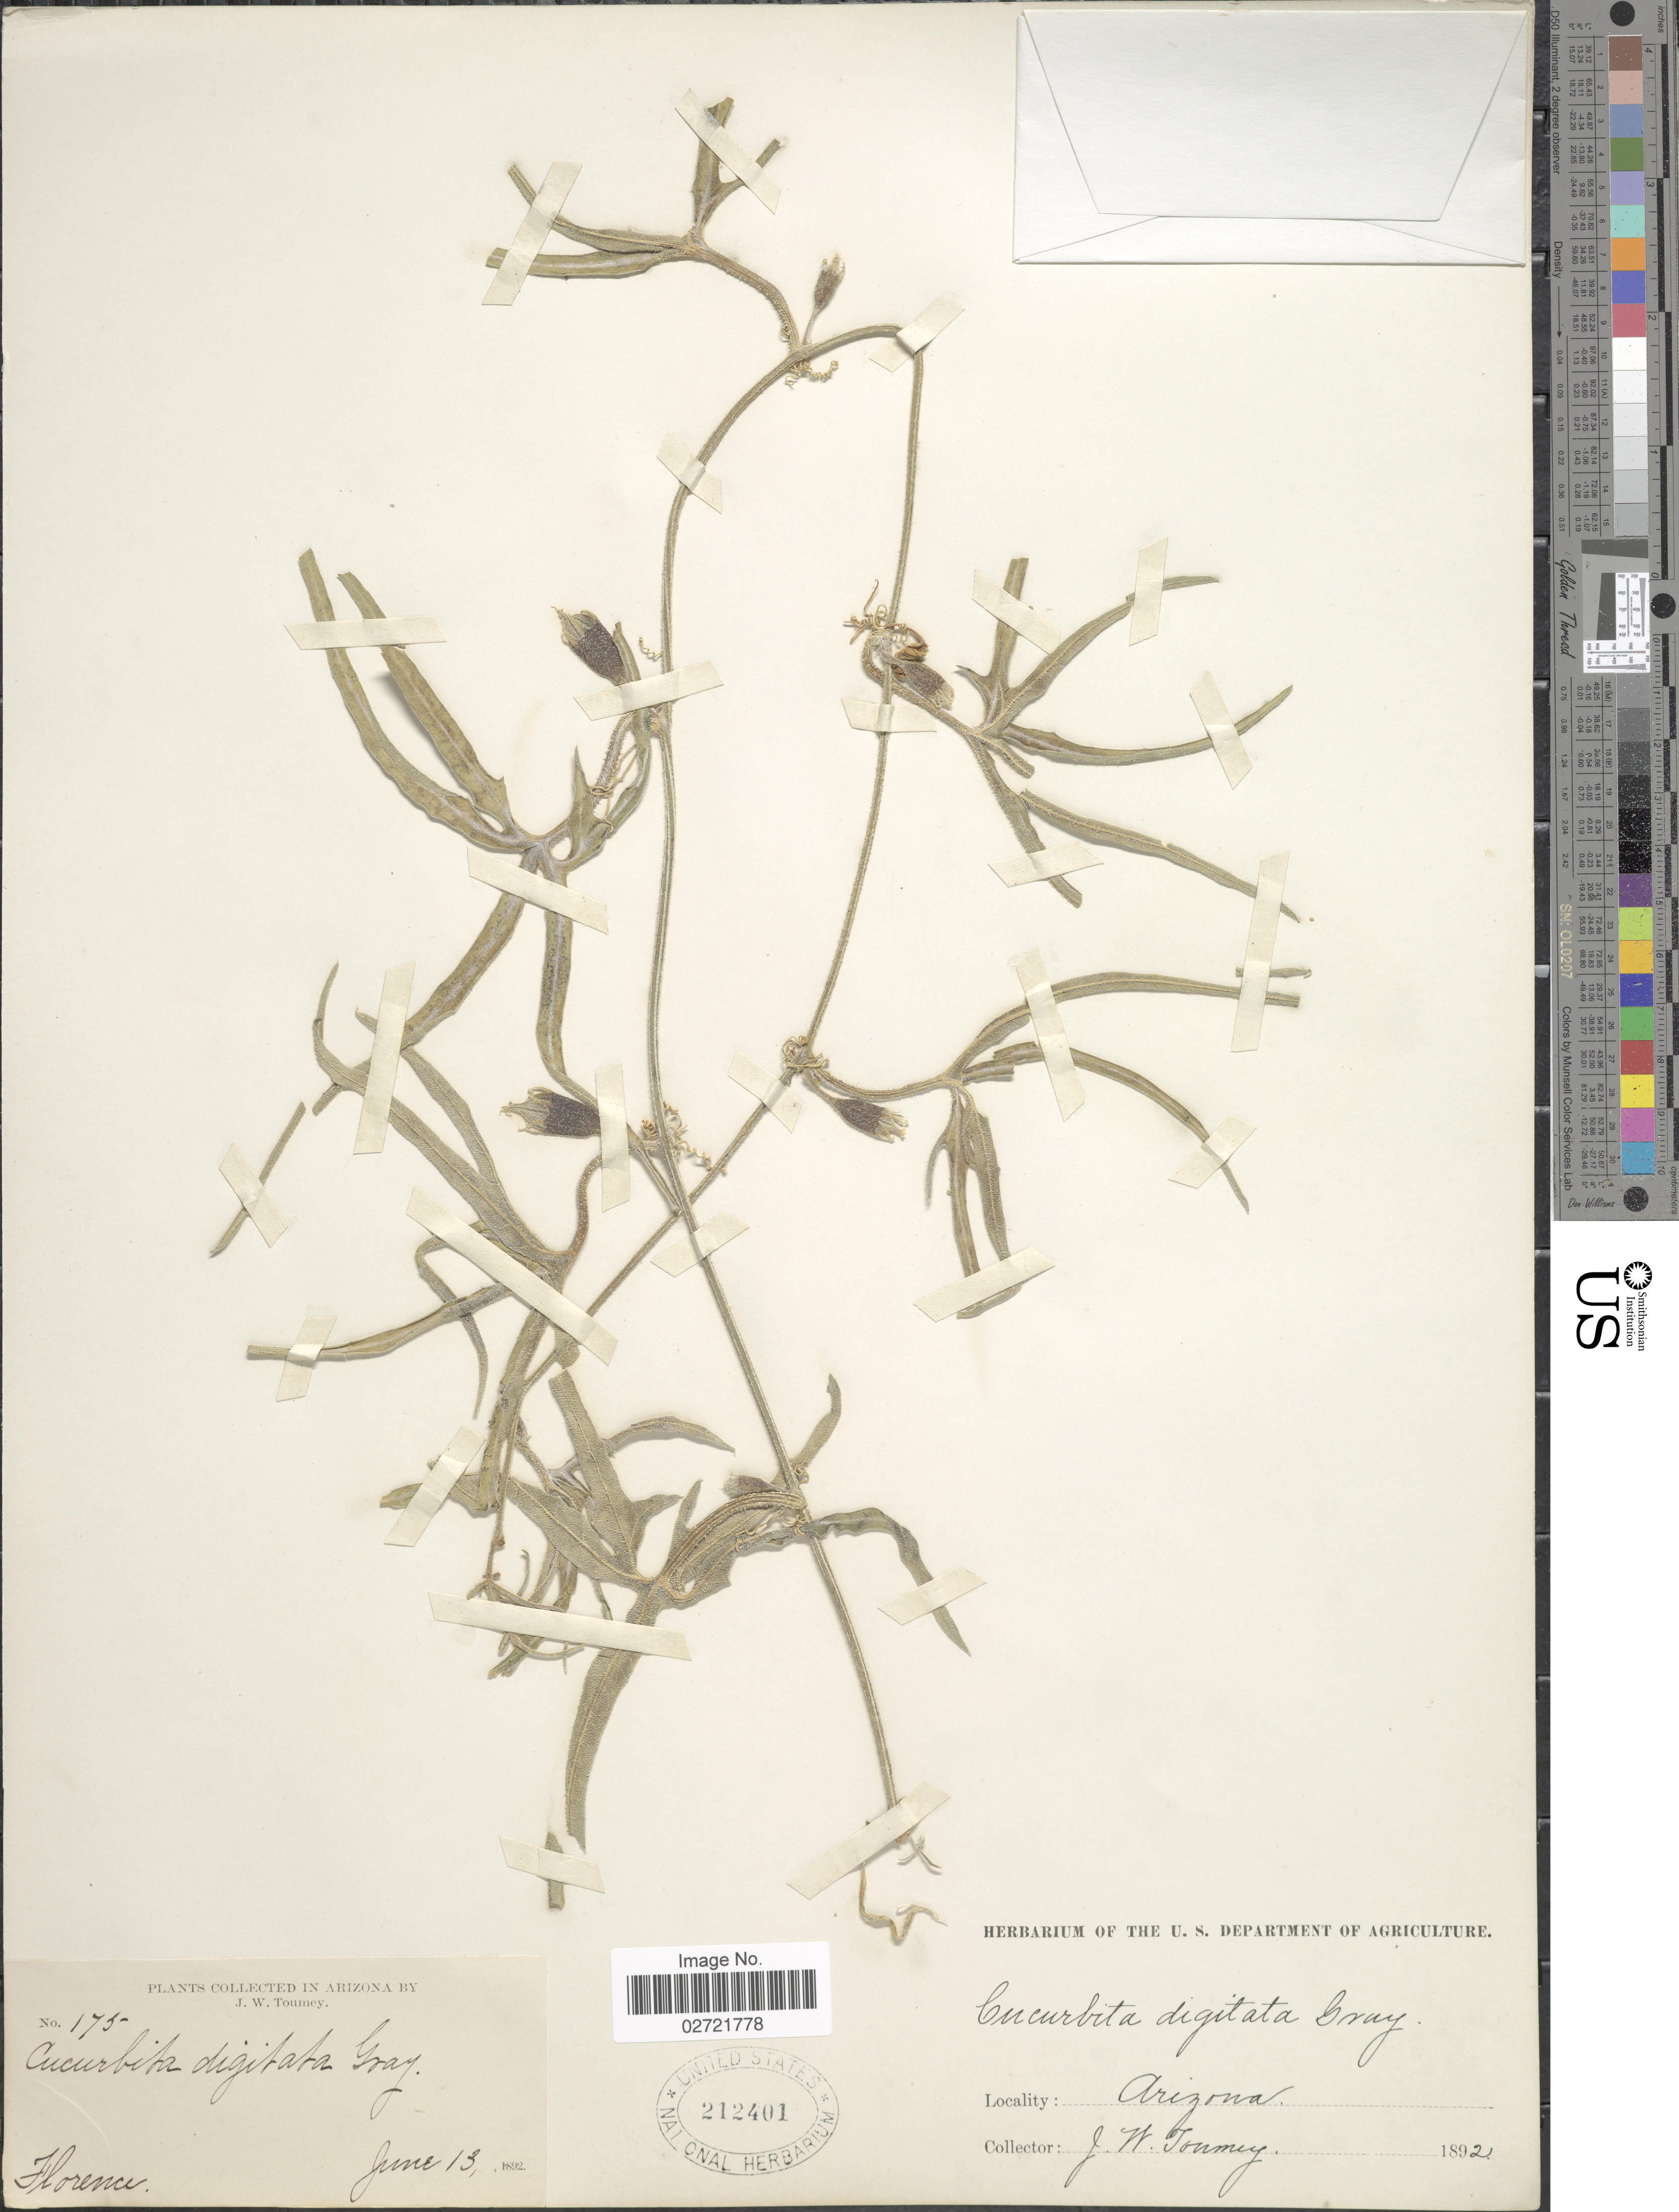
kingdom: Plantae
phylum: Tracheophyta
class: Magnoliopsida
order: Cucurbitales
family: Cucurbitaceae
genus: Cucurbita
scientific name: Cucurbita digitata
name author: A. Gray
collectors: J. W. Toumey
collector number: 175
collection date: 1892-06-13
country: United States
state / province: Arizona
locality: Florence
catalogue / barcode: US 212401